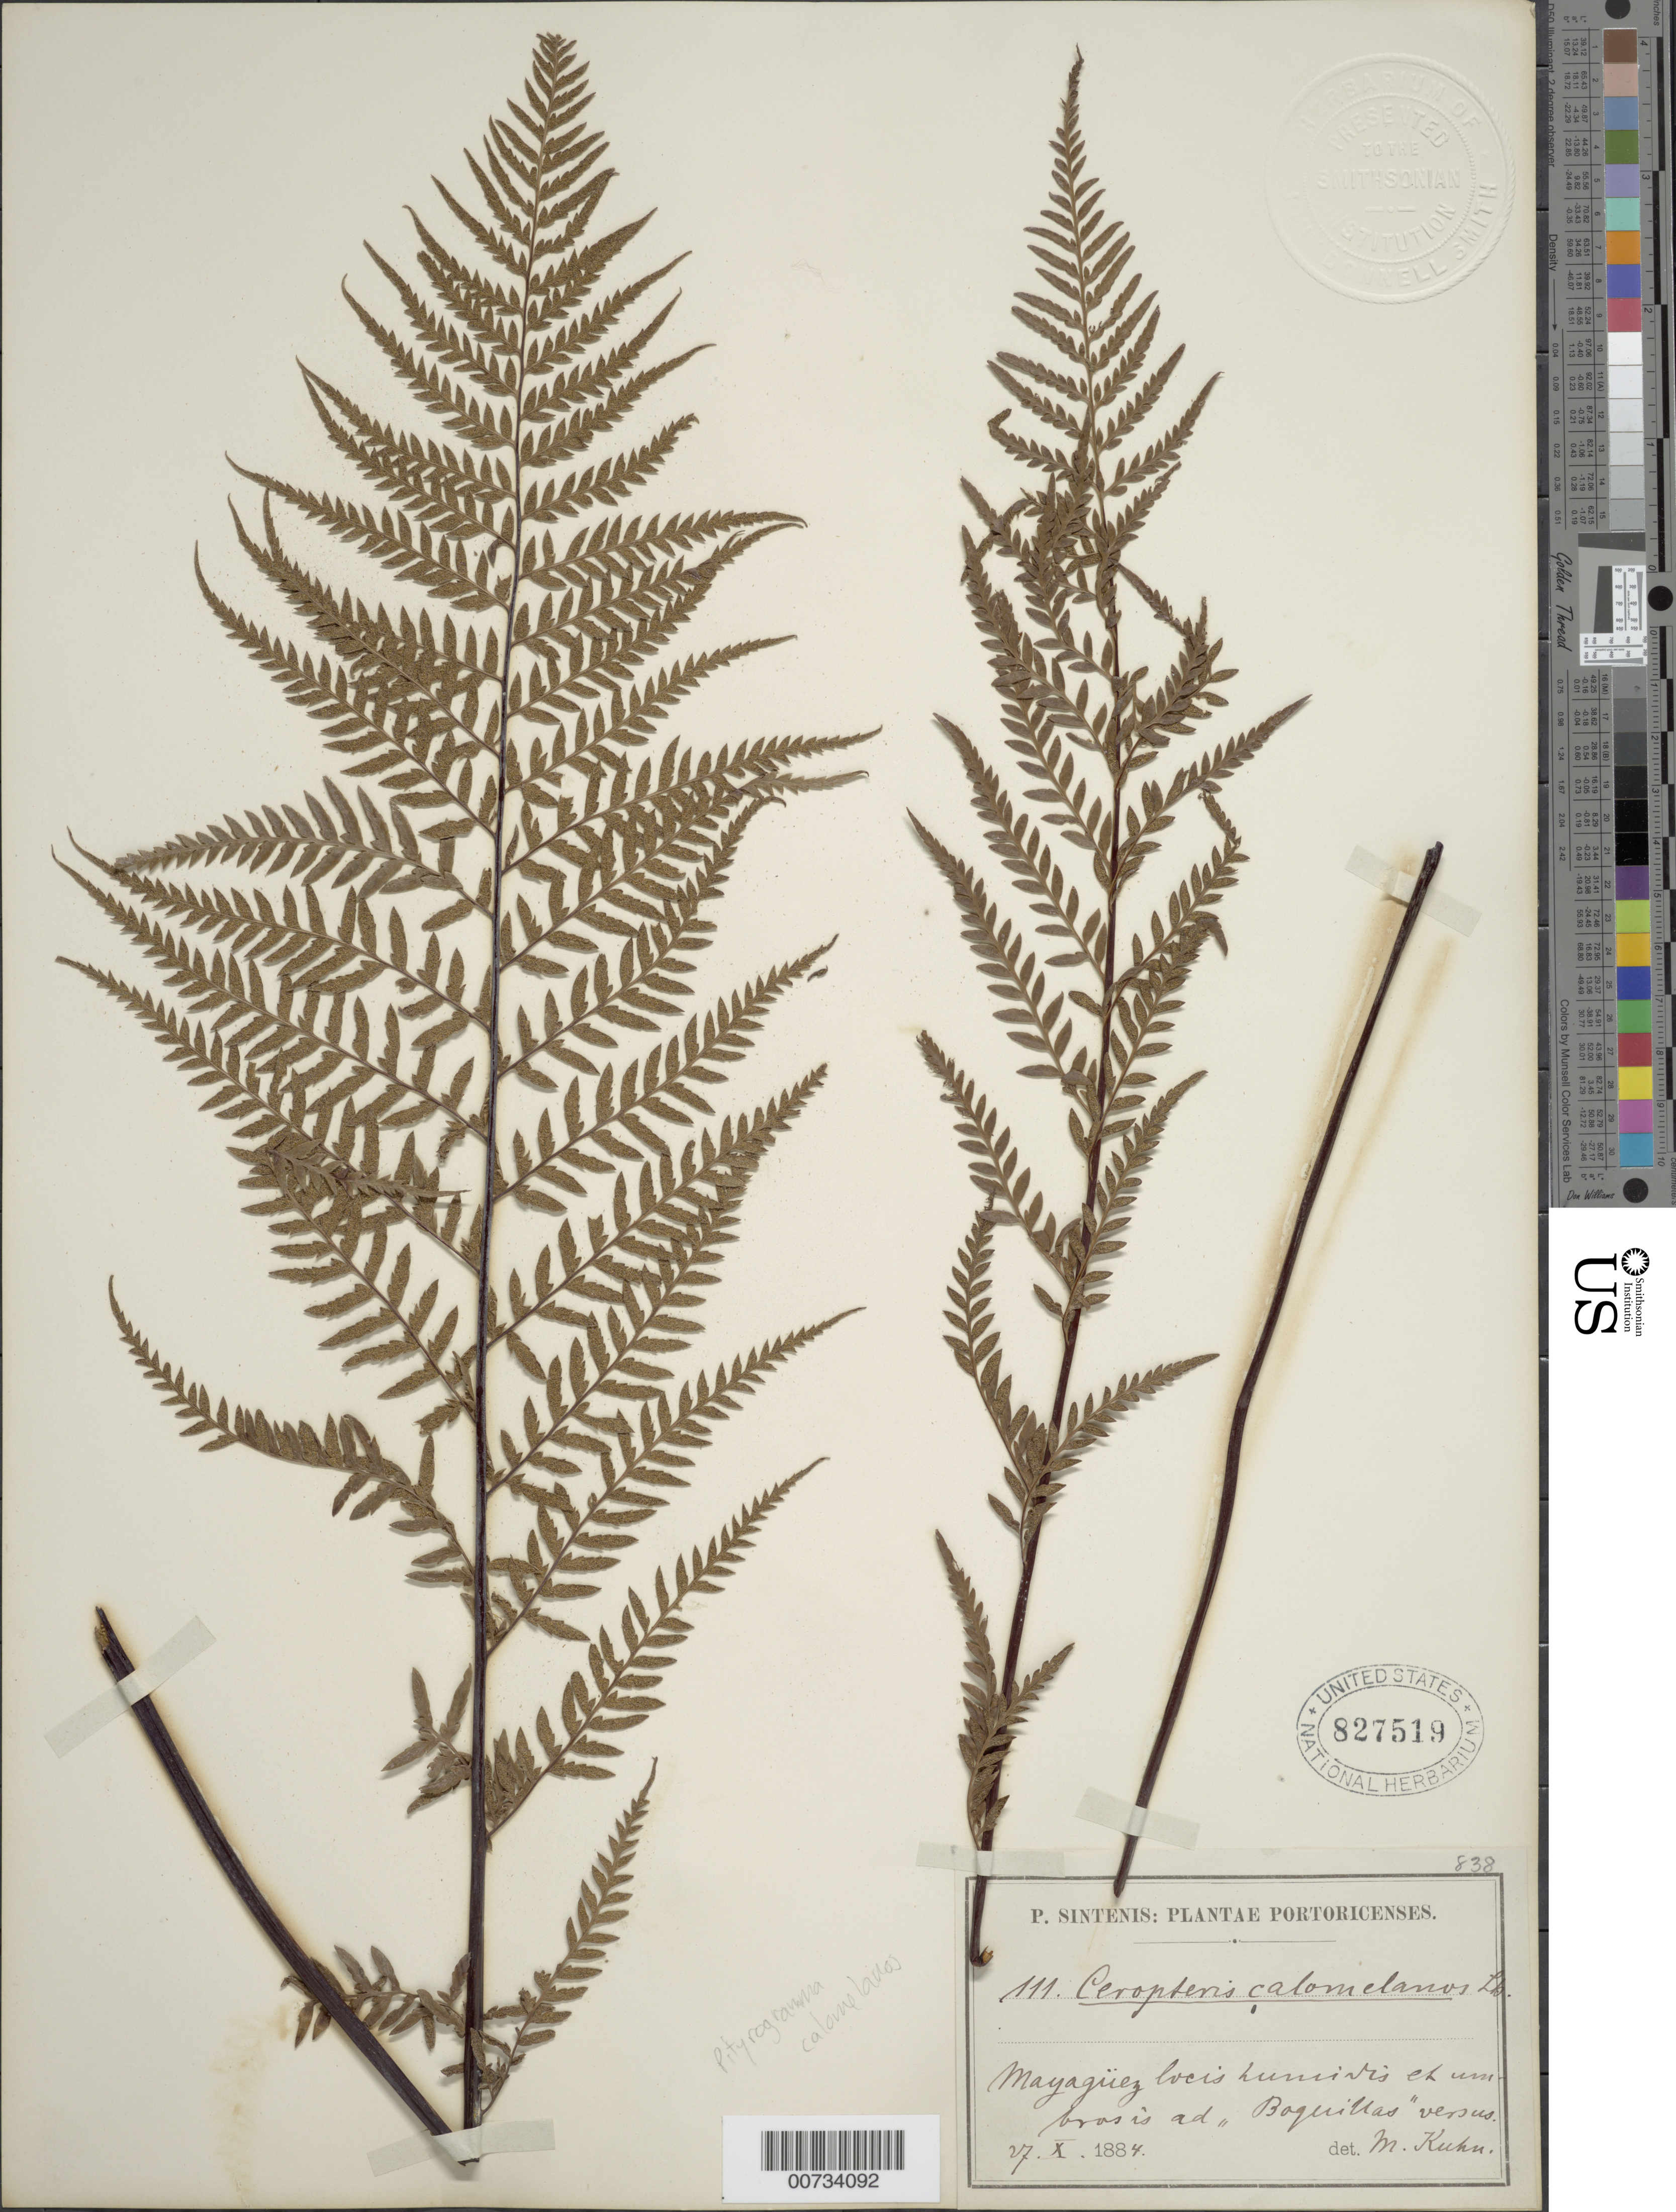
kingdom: Plantae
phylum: Tracheophyta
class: Polypodiopsida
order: Polypodiales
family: Pteridaceae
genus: Pityrogramma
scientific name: Pityrogramma calomelanos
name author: (L.) Link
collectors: P. Sintenis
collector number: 111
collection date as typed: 27 Oct 1884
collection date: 1884-10-27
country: Puerto Rico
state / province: Mayagüez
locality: Mayaguez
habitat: Locis humidis et umbrosis ad "Boquillas" versus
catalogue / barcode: US 827519